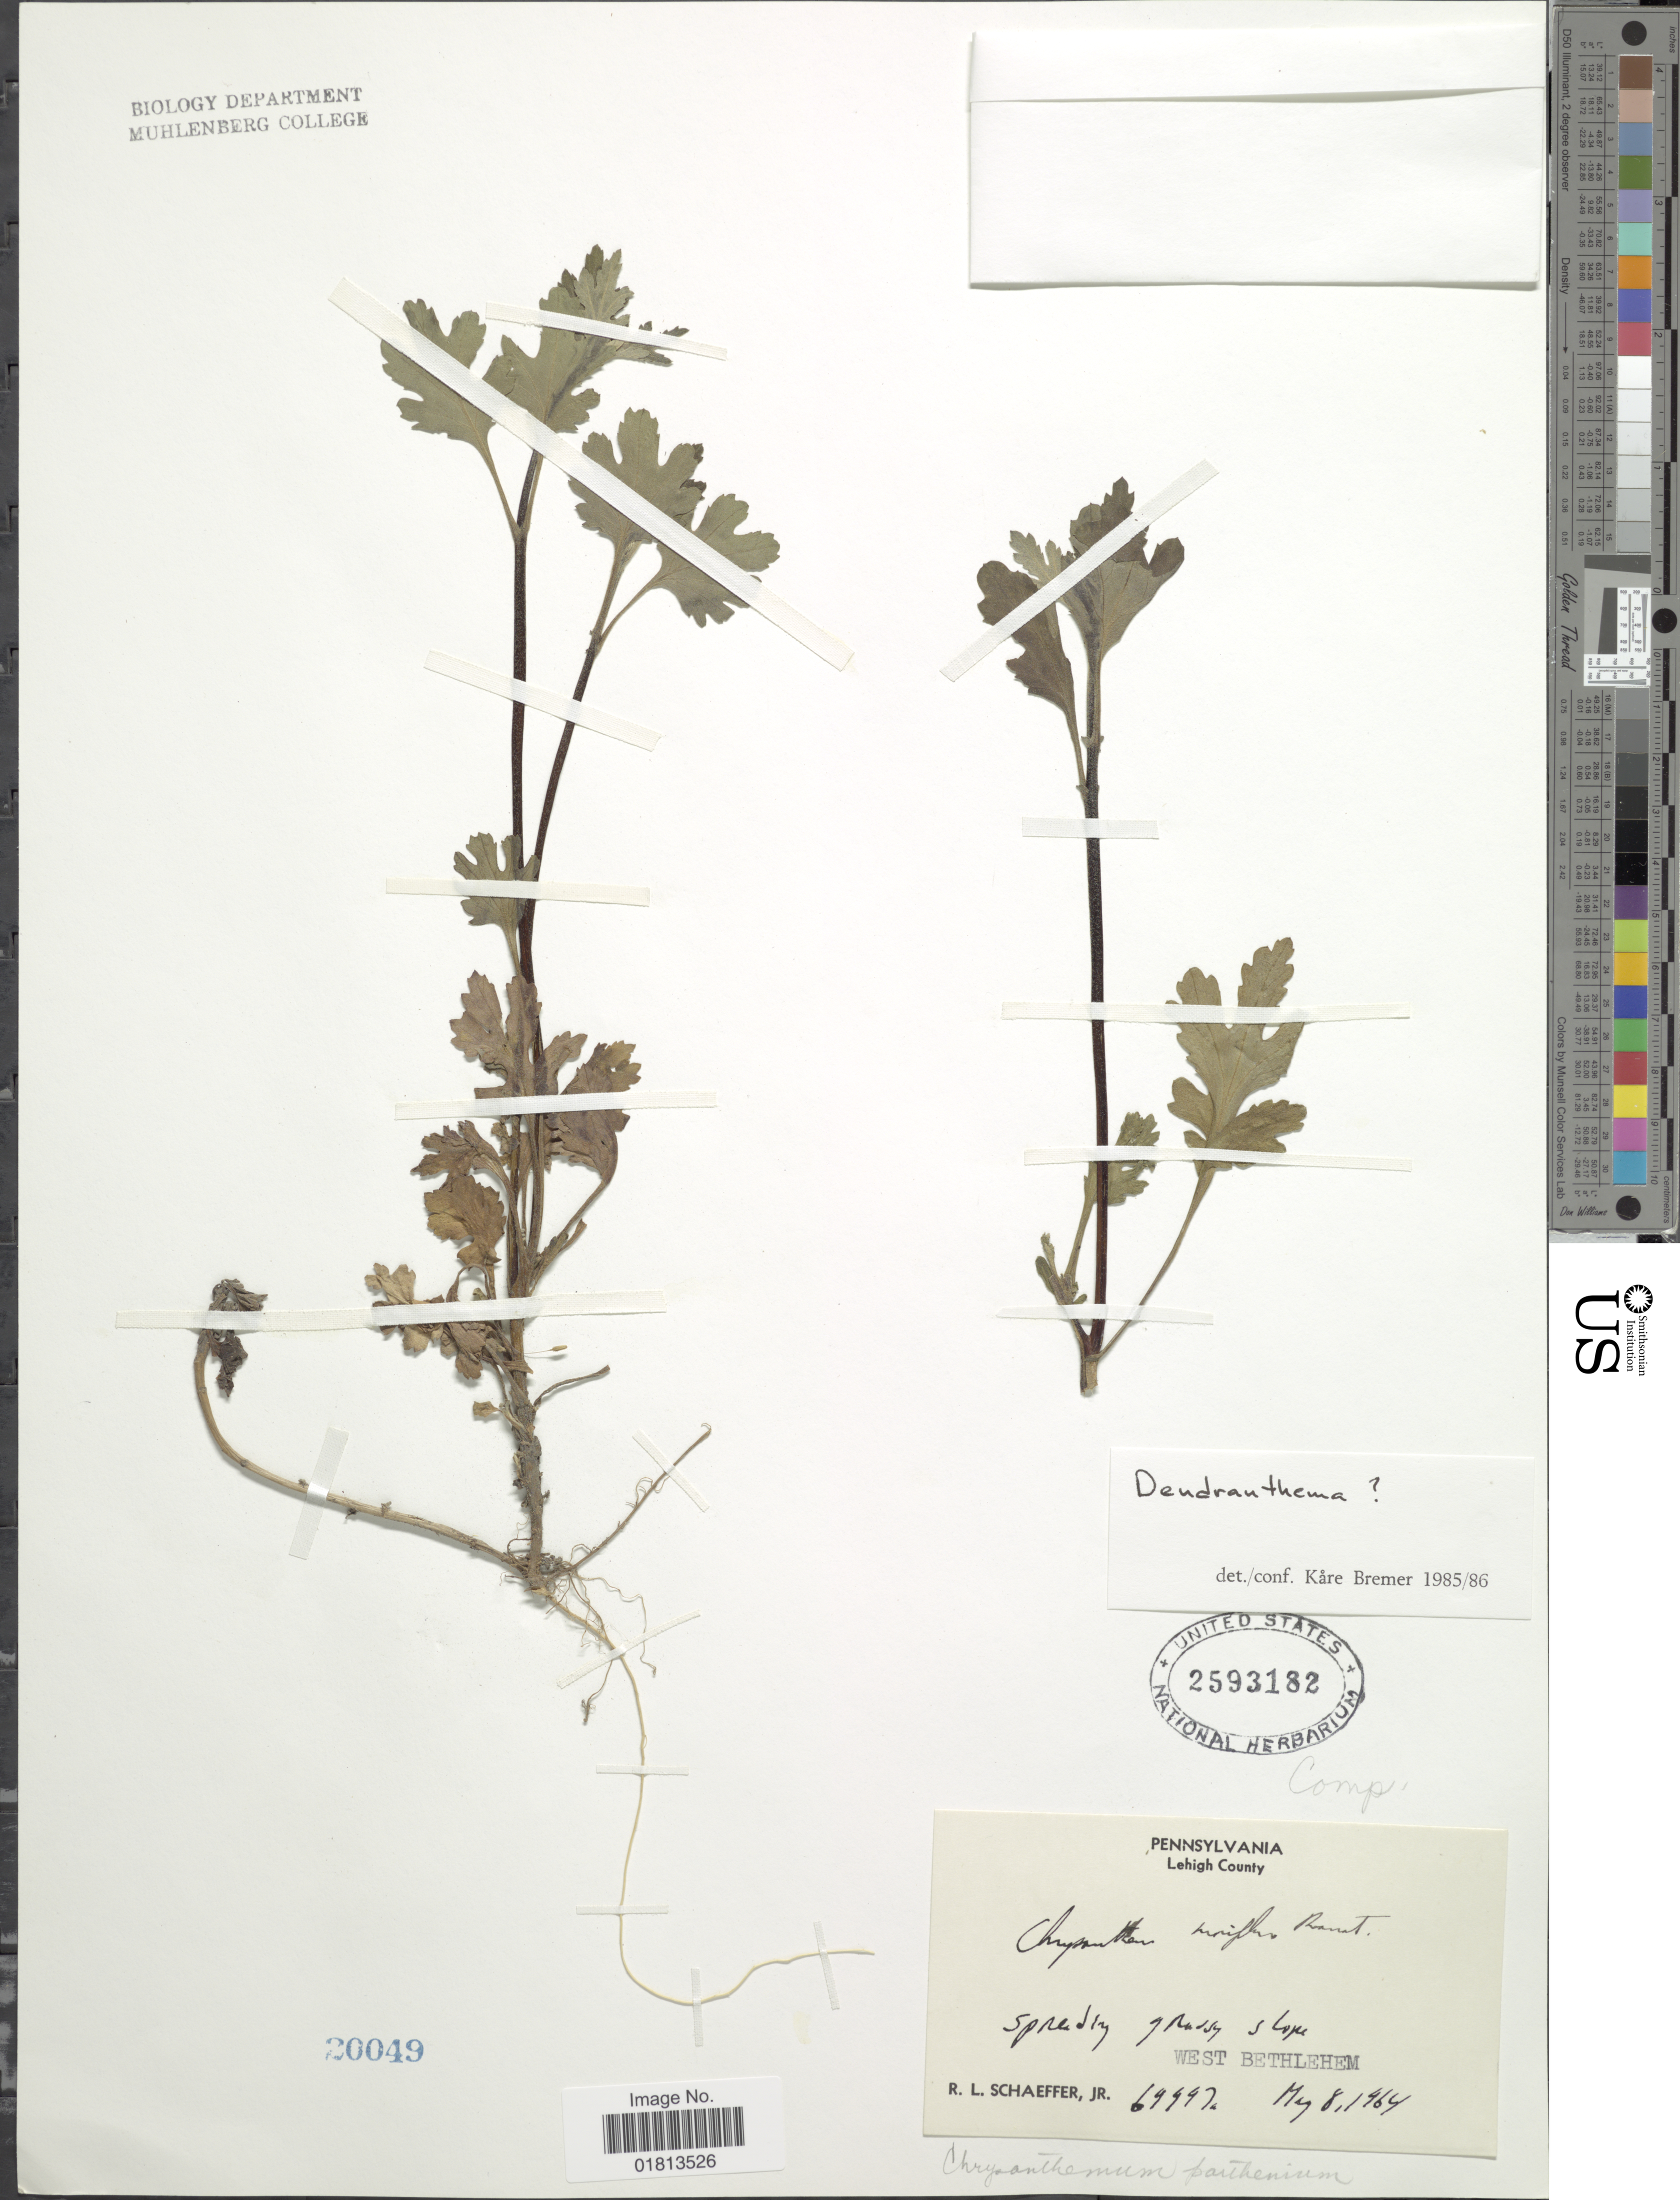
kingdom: Plantae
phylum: Tracheophyta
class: Magnoliopsida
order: Asterales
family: Asteraceae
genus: Dendranthema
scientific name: Dendranthema sp.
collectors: R. L. Schaeffer Jr.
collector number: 69997a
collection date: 1964-05-08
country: United States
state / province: Pennsylvania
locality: Lehigh County, West Bethlehem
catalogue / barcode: US 2593182